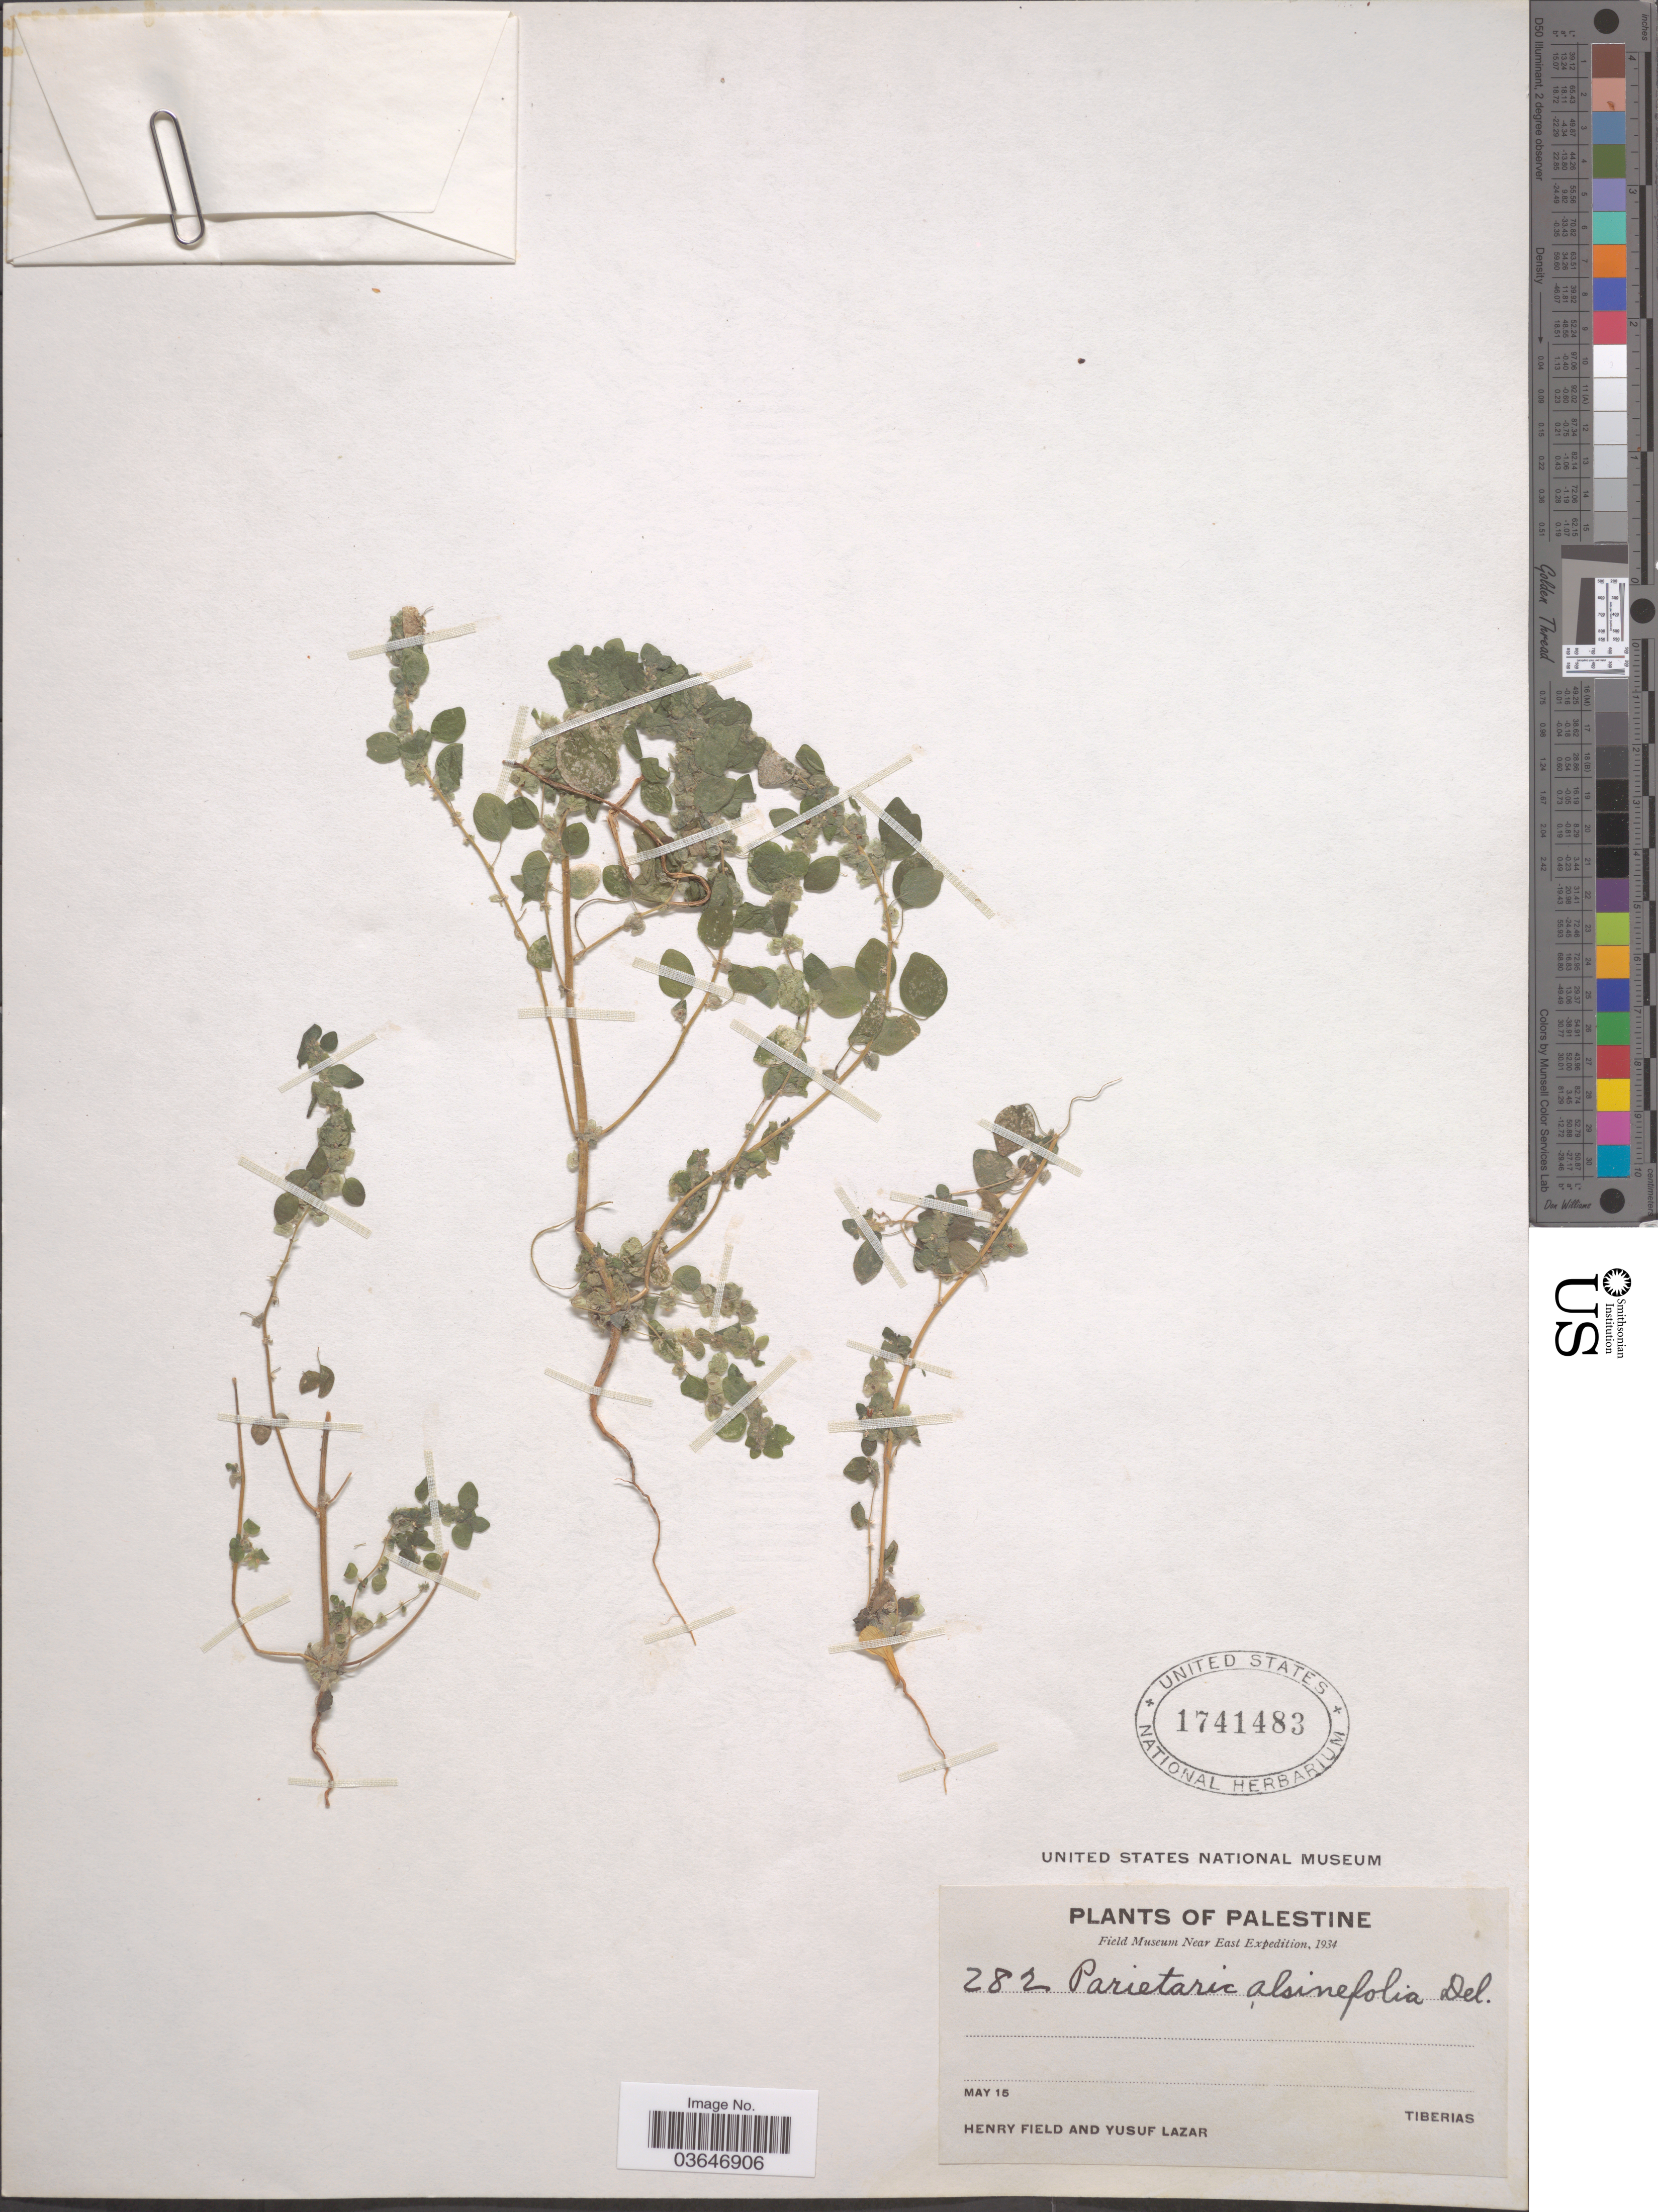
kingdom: Plantae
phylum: Tracheophyta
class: Magnoliopsida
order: Rosales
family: Urticaceae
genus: Parietaria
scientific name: Parietaria alsinifolia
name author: Delile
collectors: H. Field & Y. Lazar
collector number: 282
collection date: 1934-05-15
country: Israel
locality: Palestine. Tiberias.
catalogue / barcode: US 1741483